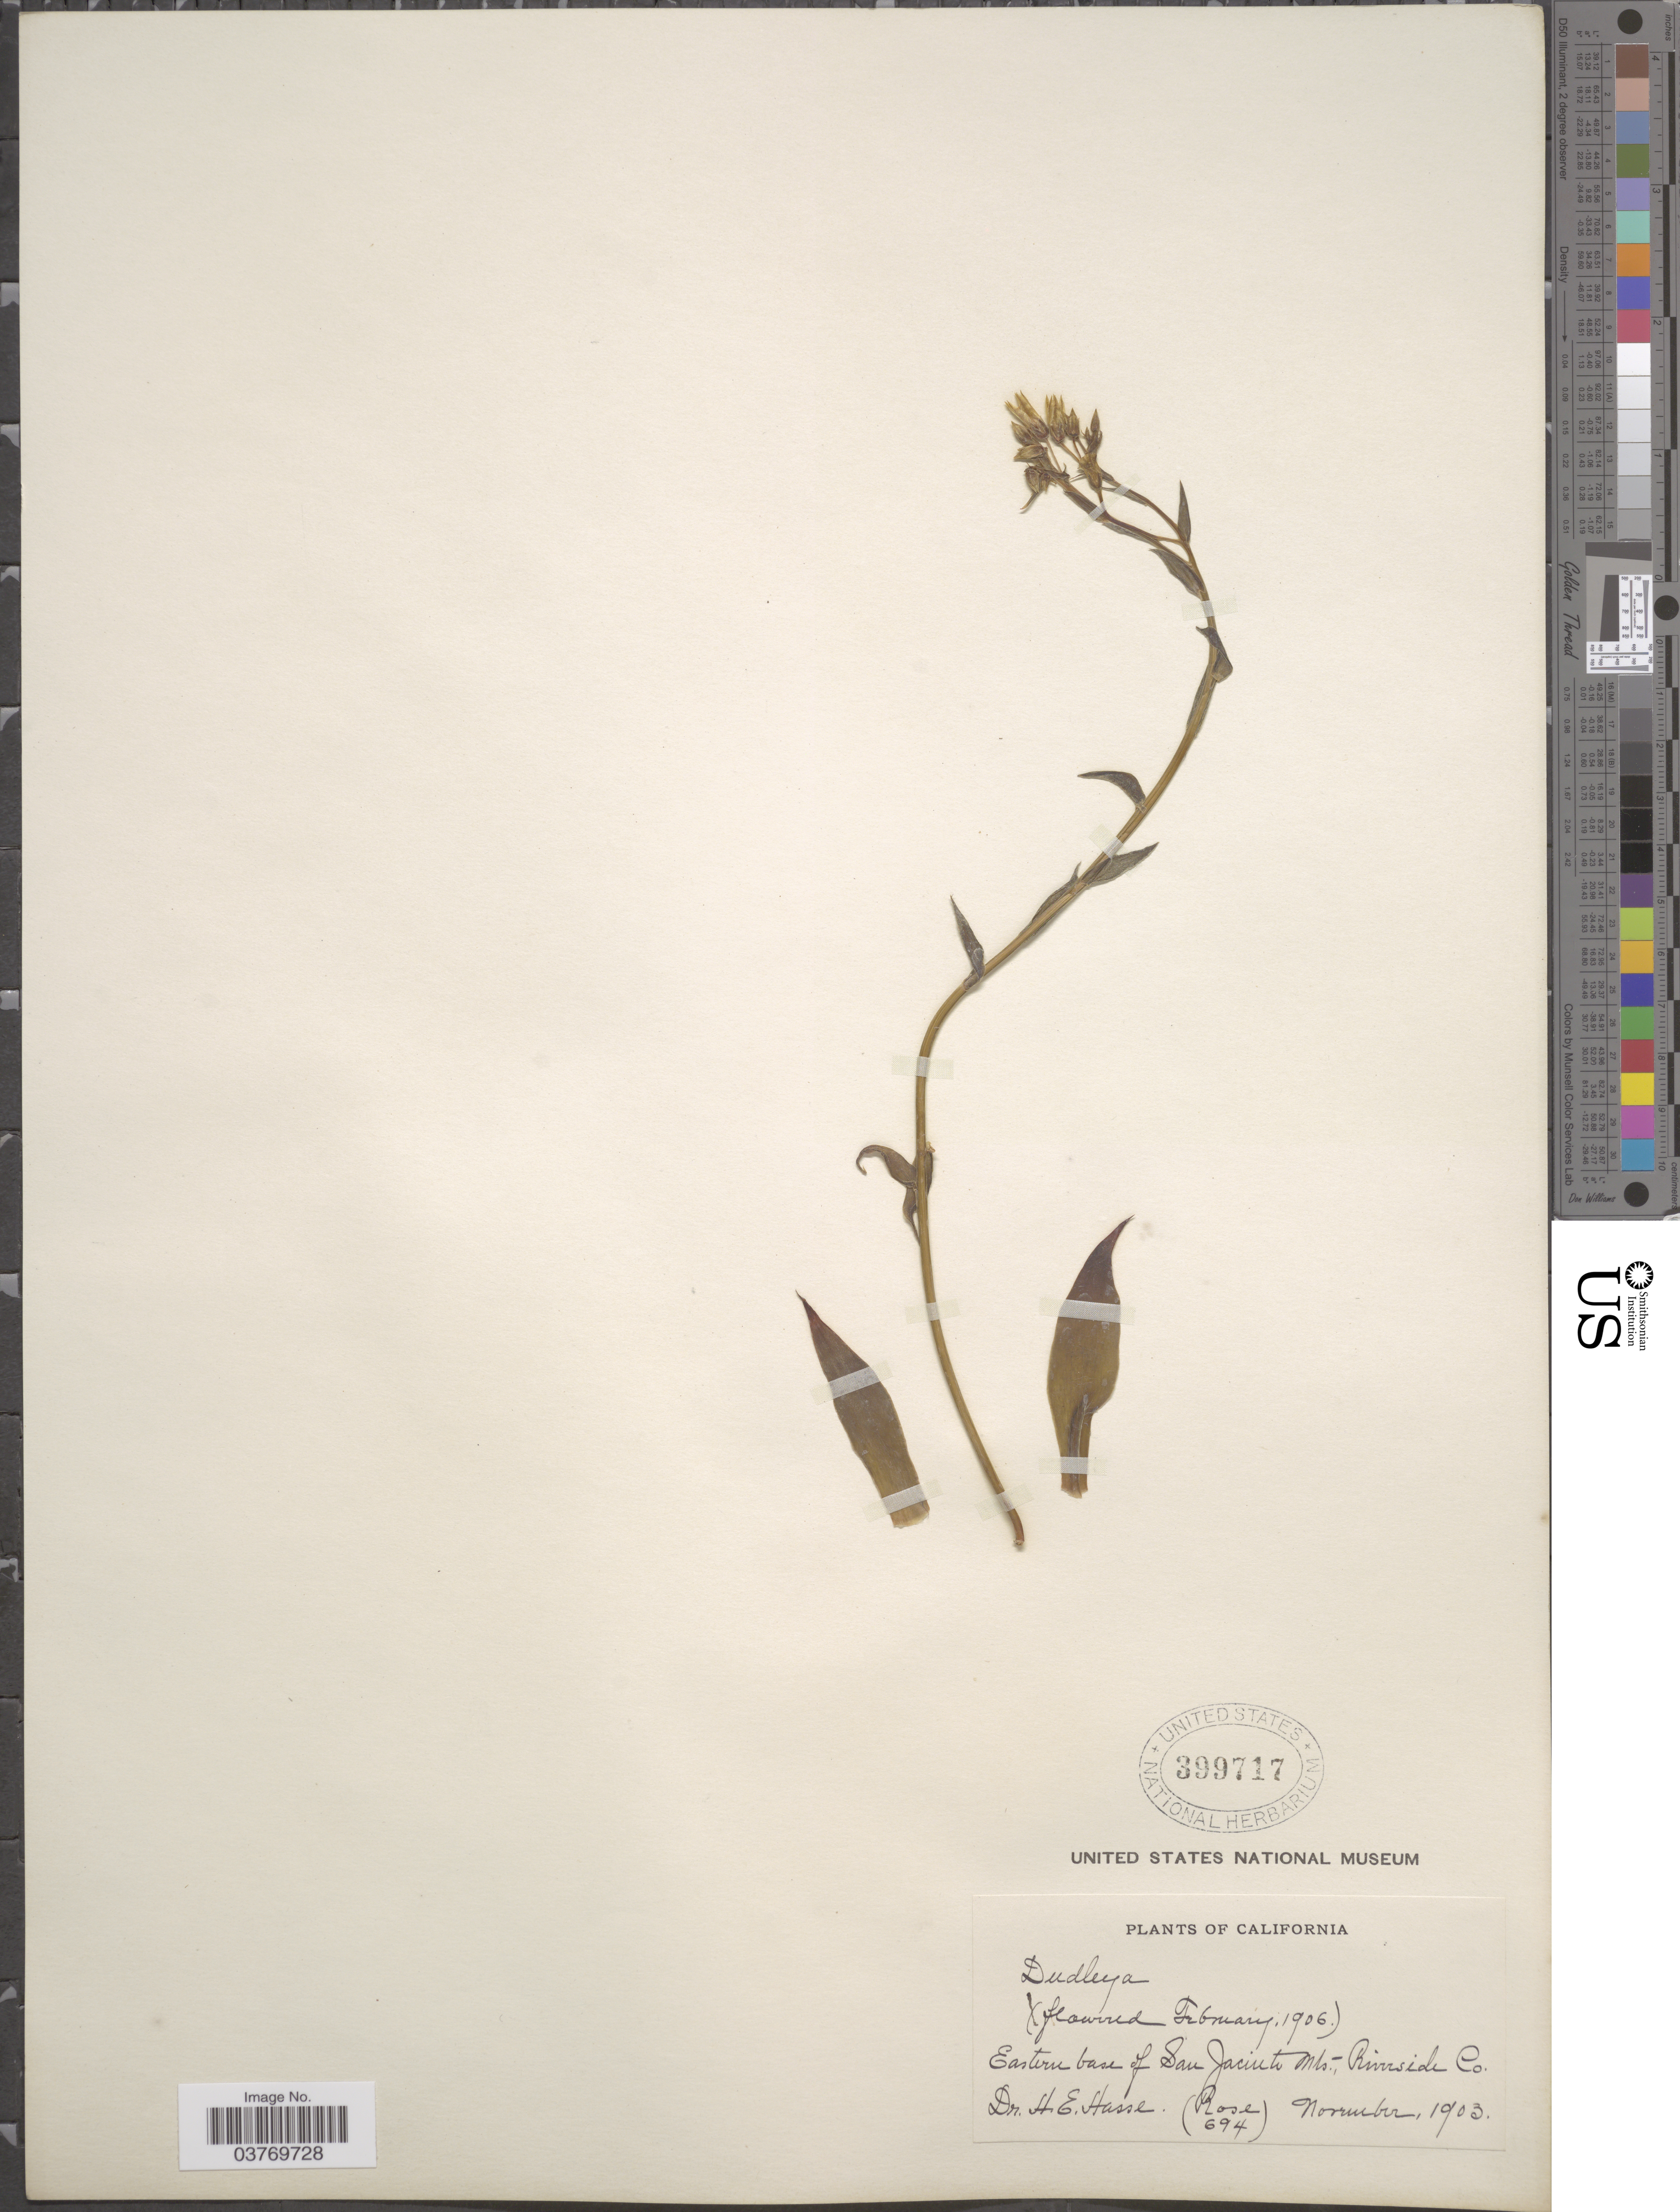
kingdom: Plantae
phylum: Tracheophyta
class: Magnoliopsida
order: Saxifragales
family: Crassulaceae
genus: Dudleya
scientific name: Dudleya grandiflora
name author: Rose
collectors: H. E. Hasse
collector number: Rose 694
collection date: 1903-11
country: United States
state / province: California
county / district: Riverside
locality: Eastern base of San Jacinto Mts., Riverside Co.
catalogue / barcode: US 399717